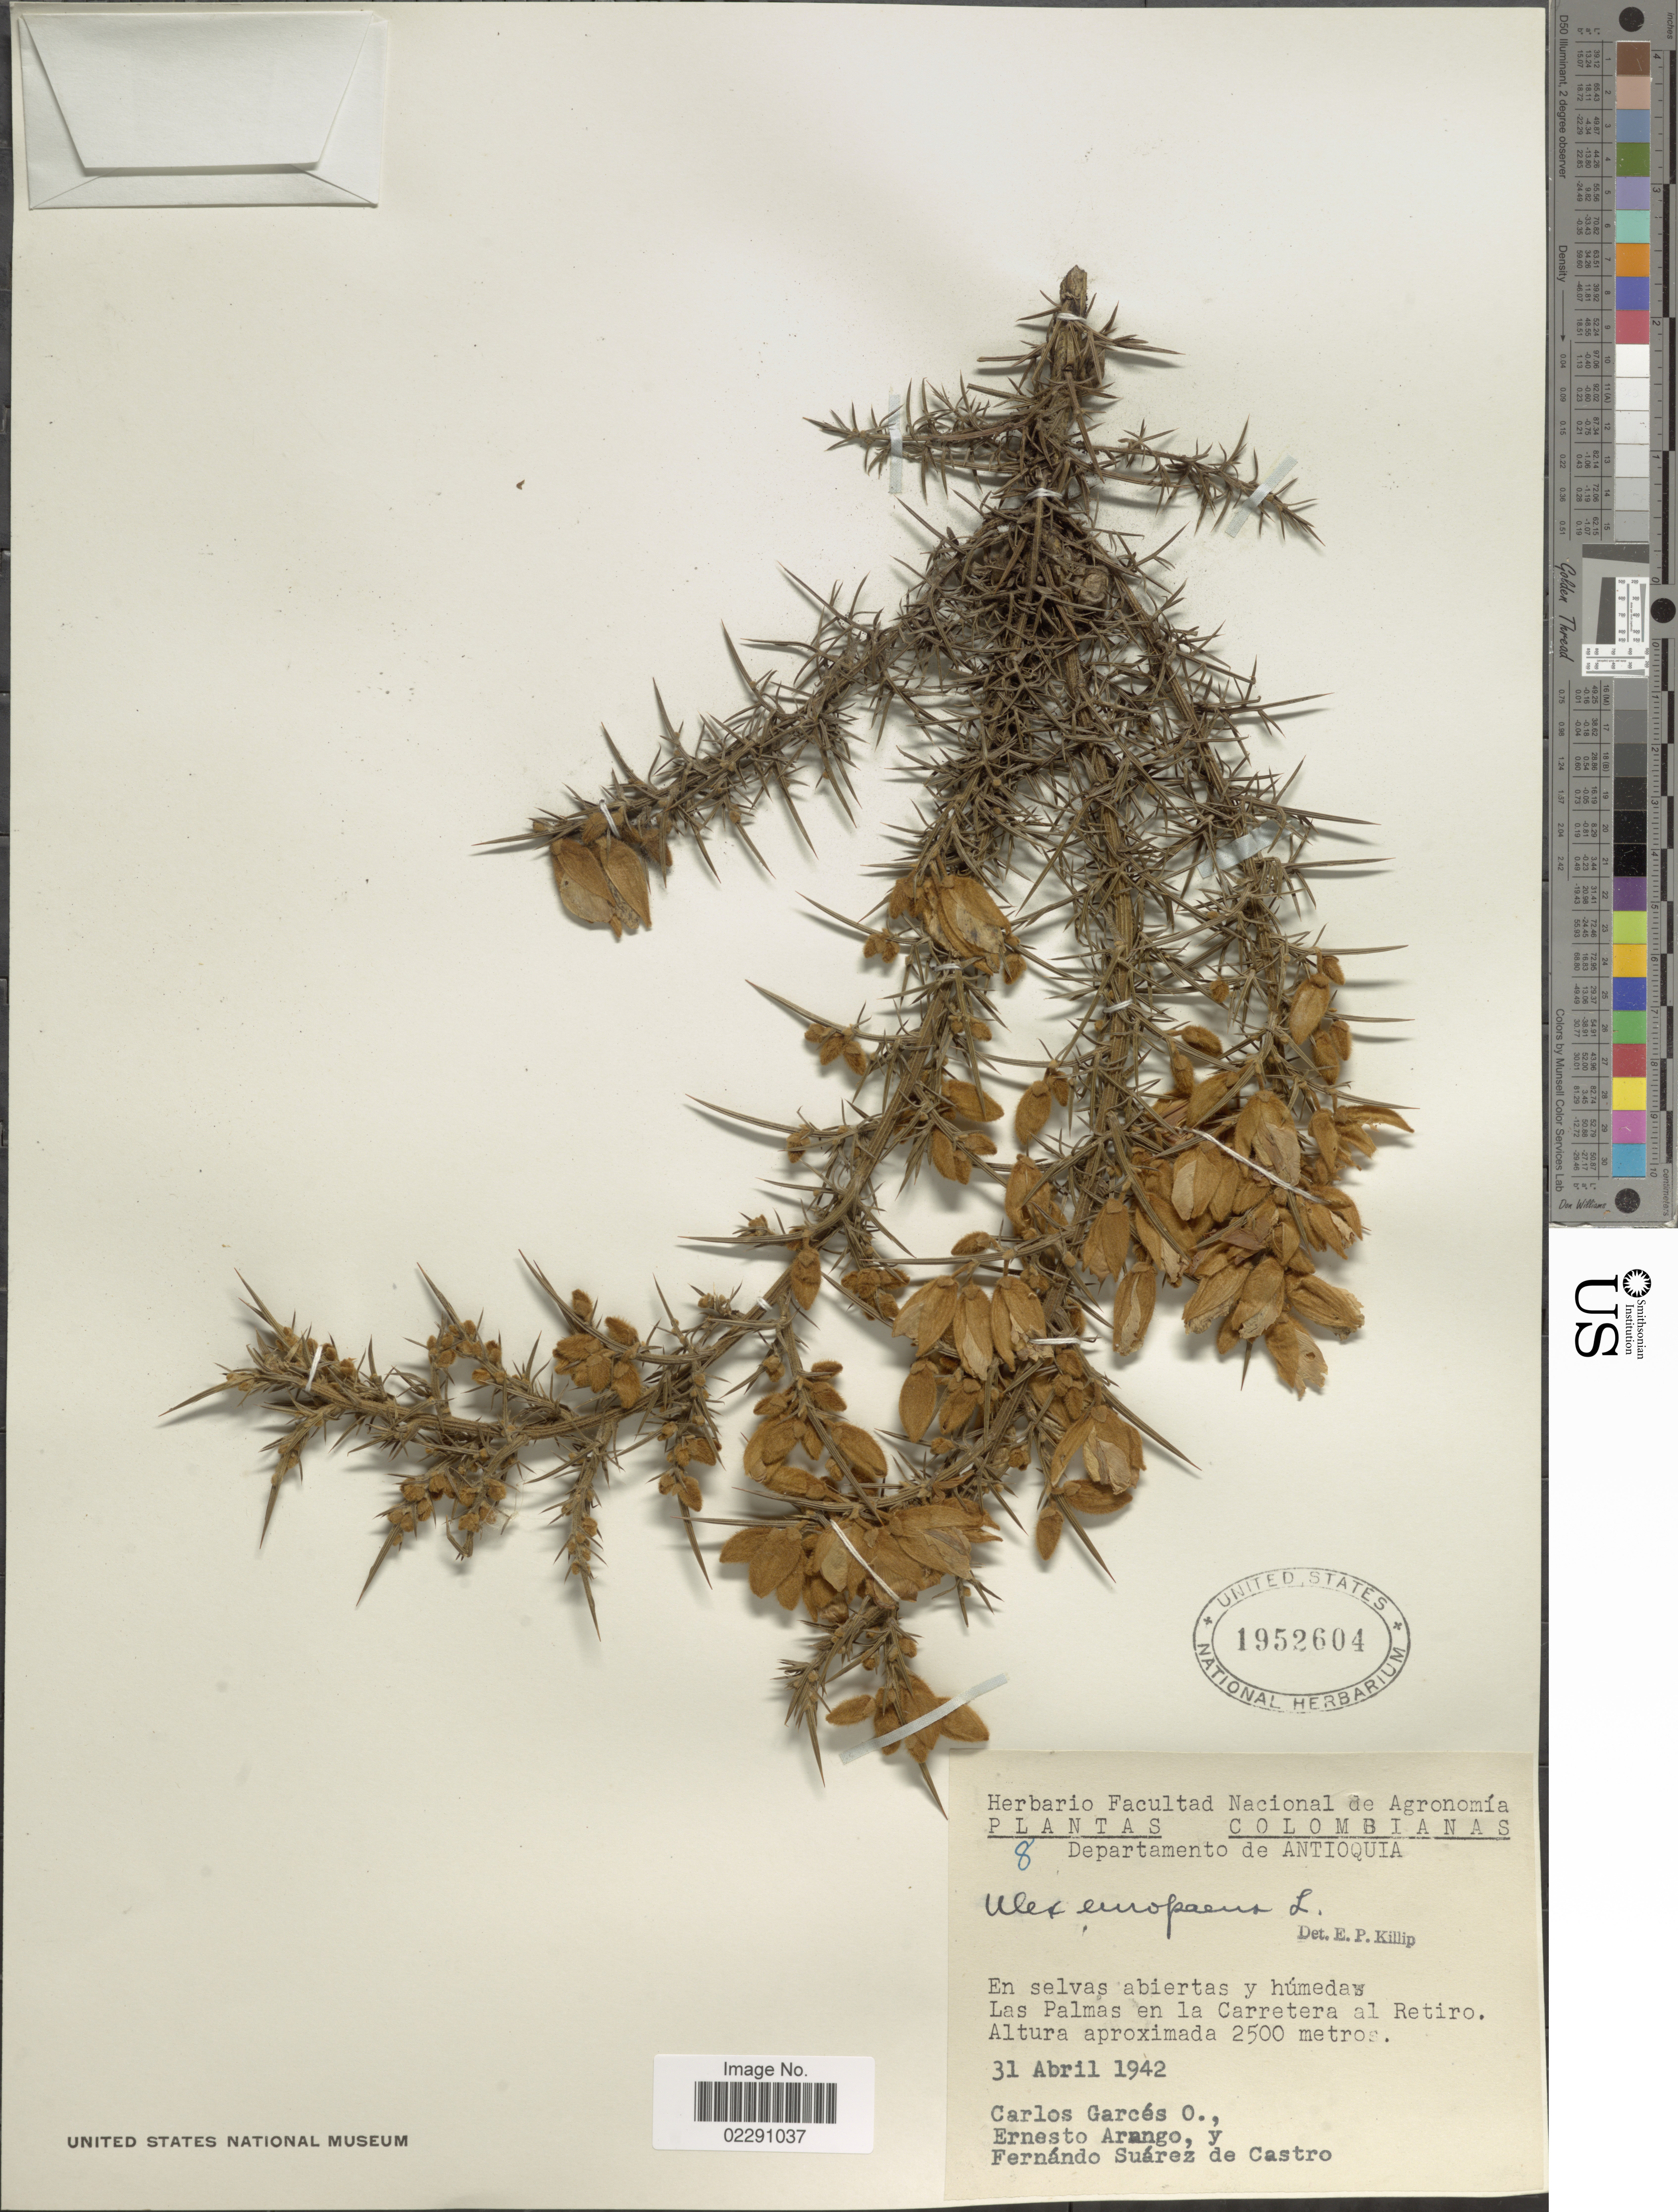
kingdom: Plantae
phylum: Tracheophyta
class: Magnoliopsida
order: Fabales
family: Fabaceae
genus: Ulex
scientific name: Ulex europaeus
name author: L.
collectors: C. Garces, E. Arango & F. de Castro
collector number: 8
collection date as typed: Transcribed d/m/y: 31/4/1942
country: Colombia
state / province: Antioquia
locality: Las Palmas en la Carretera al Retiro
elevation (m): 2500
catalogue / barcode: US 1952604